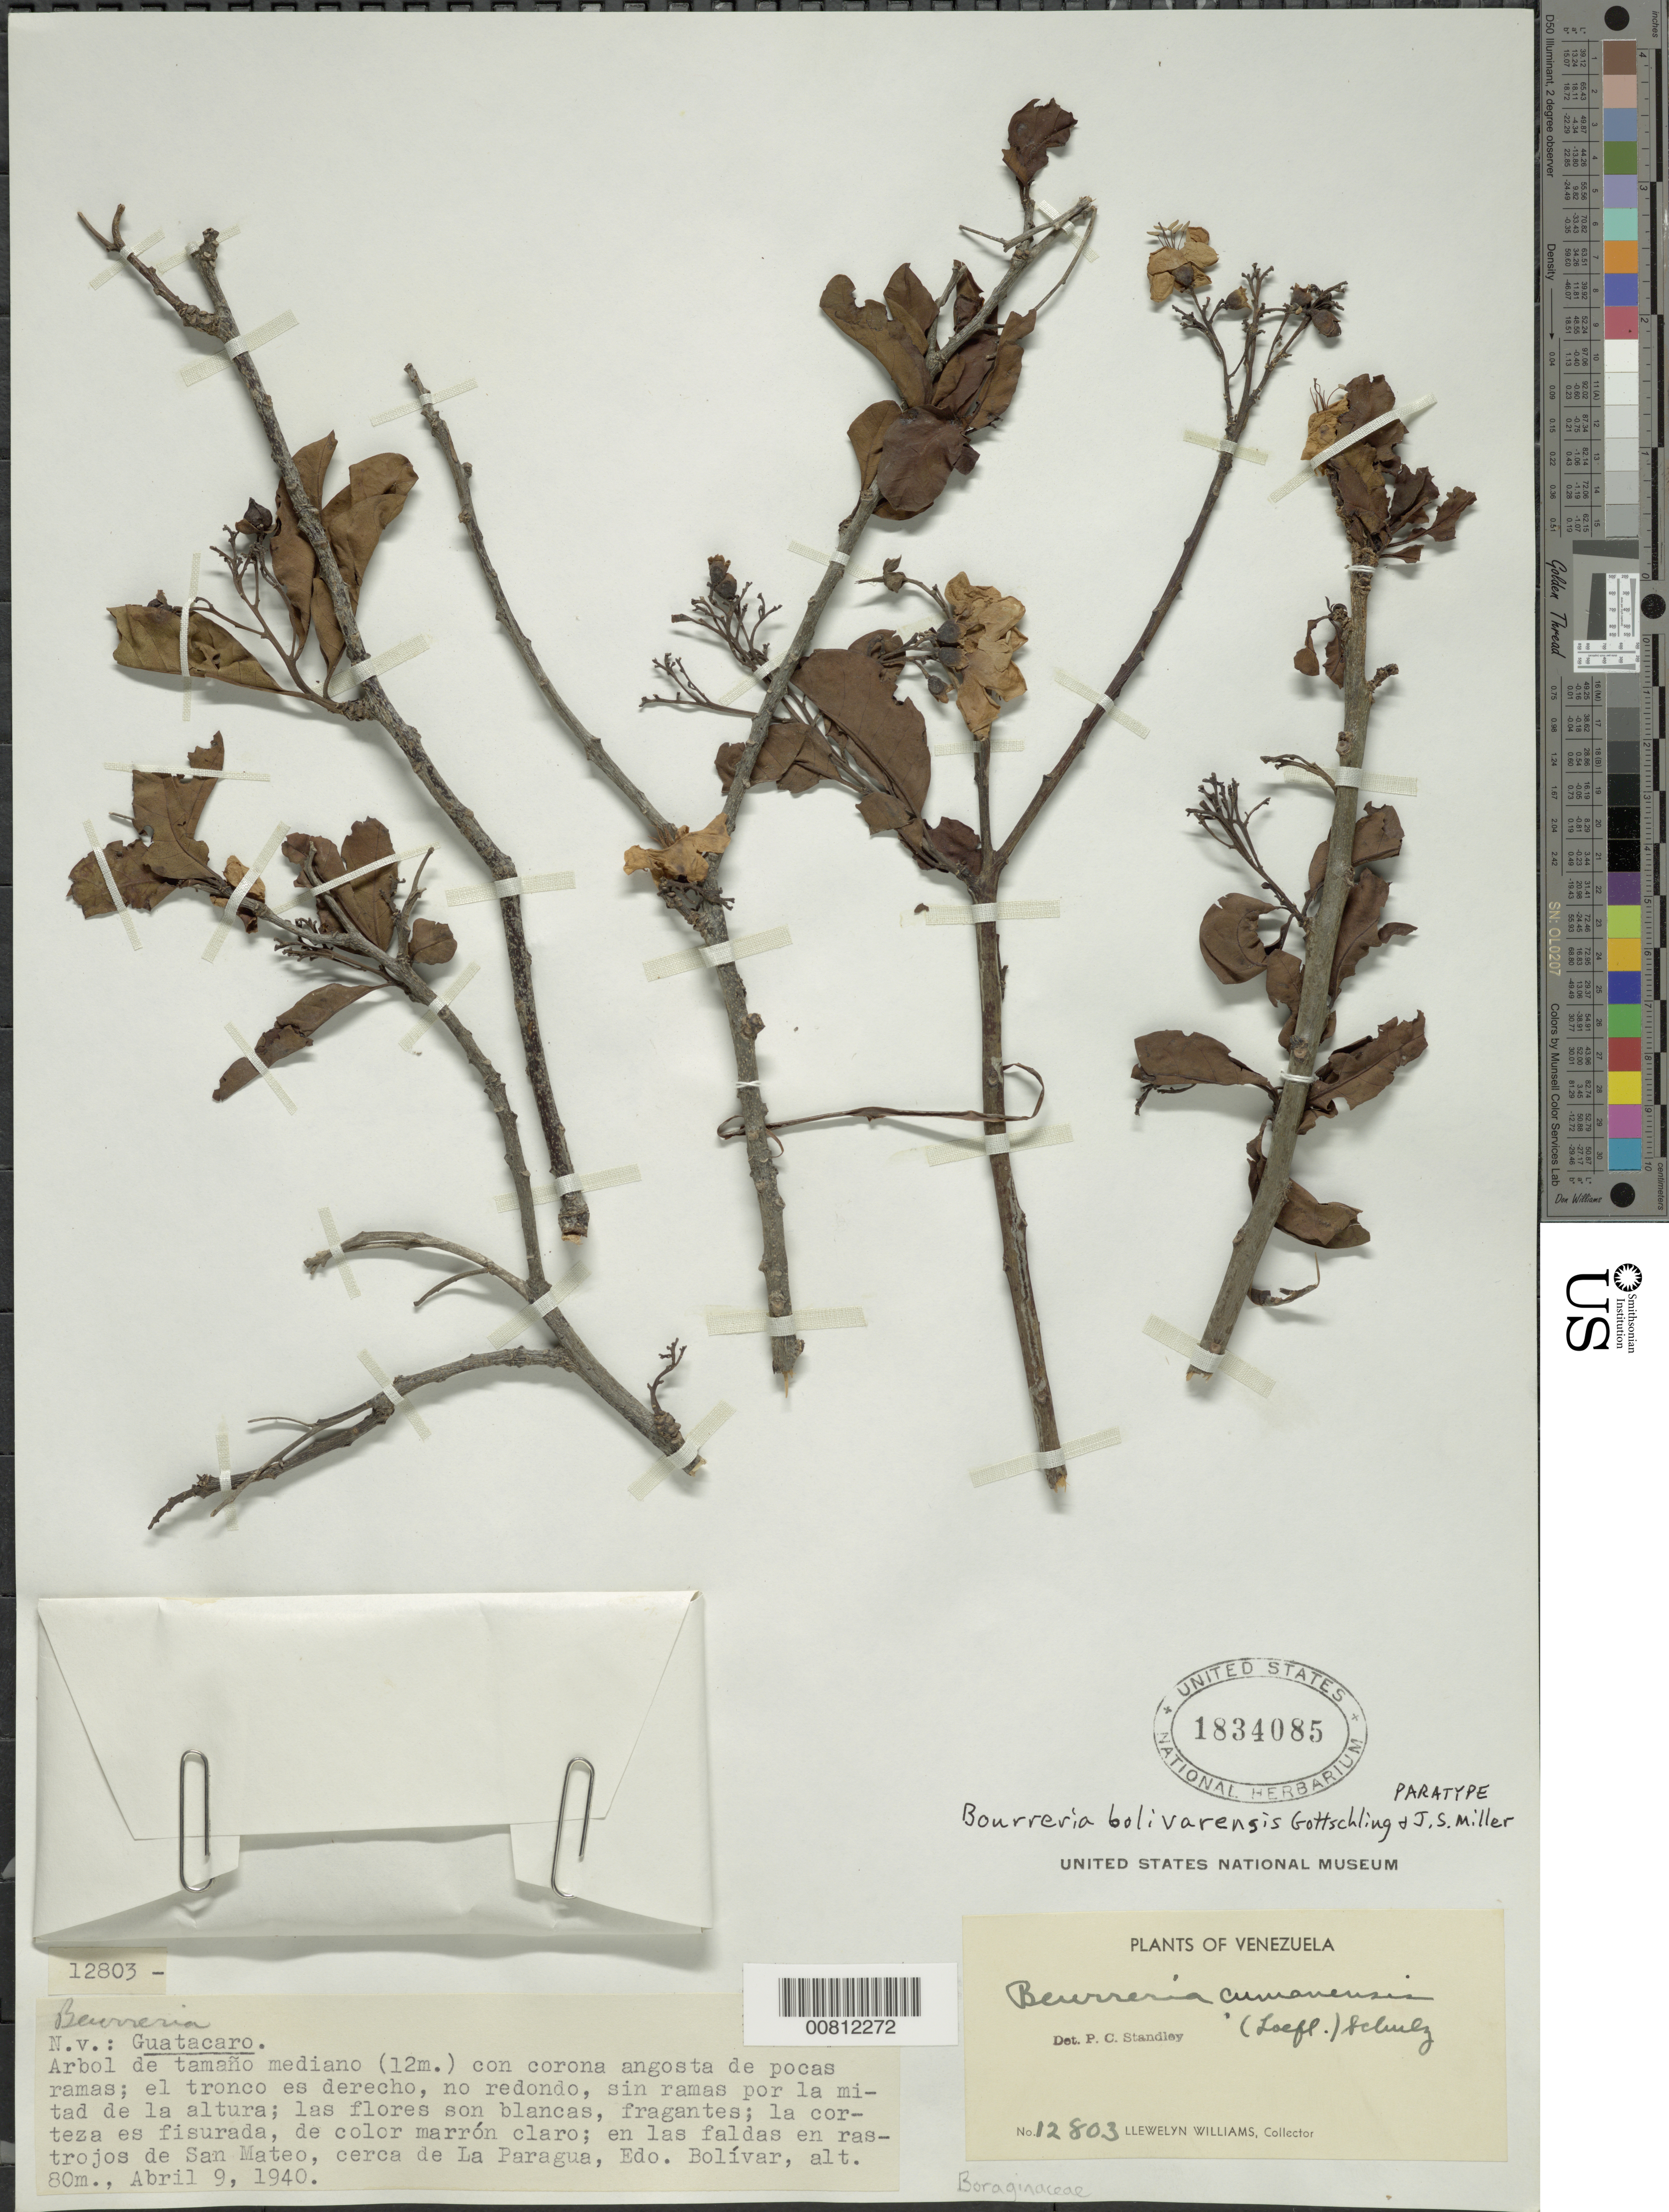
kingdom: Plantae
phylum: Tracheophyta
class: Magnoliopsida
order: Boraginales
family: Ehretiaceae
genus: Bourreria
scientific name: Bourreria bolivarensis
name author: Gottschling & J.S. Mill.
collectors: Ll. Williams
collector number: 12803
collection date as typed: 9-Apr-40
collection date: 1940-04-09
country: Venezuela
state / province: Bolívar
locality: San Mateo, Bajo Paragua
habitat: Faldas en los rastrojos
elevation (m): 80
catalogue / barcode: US 1834085